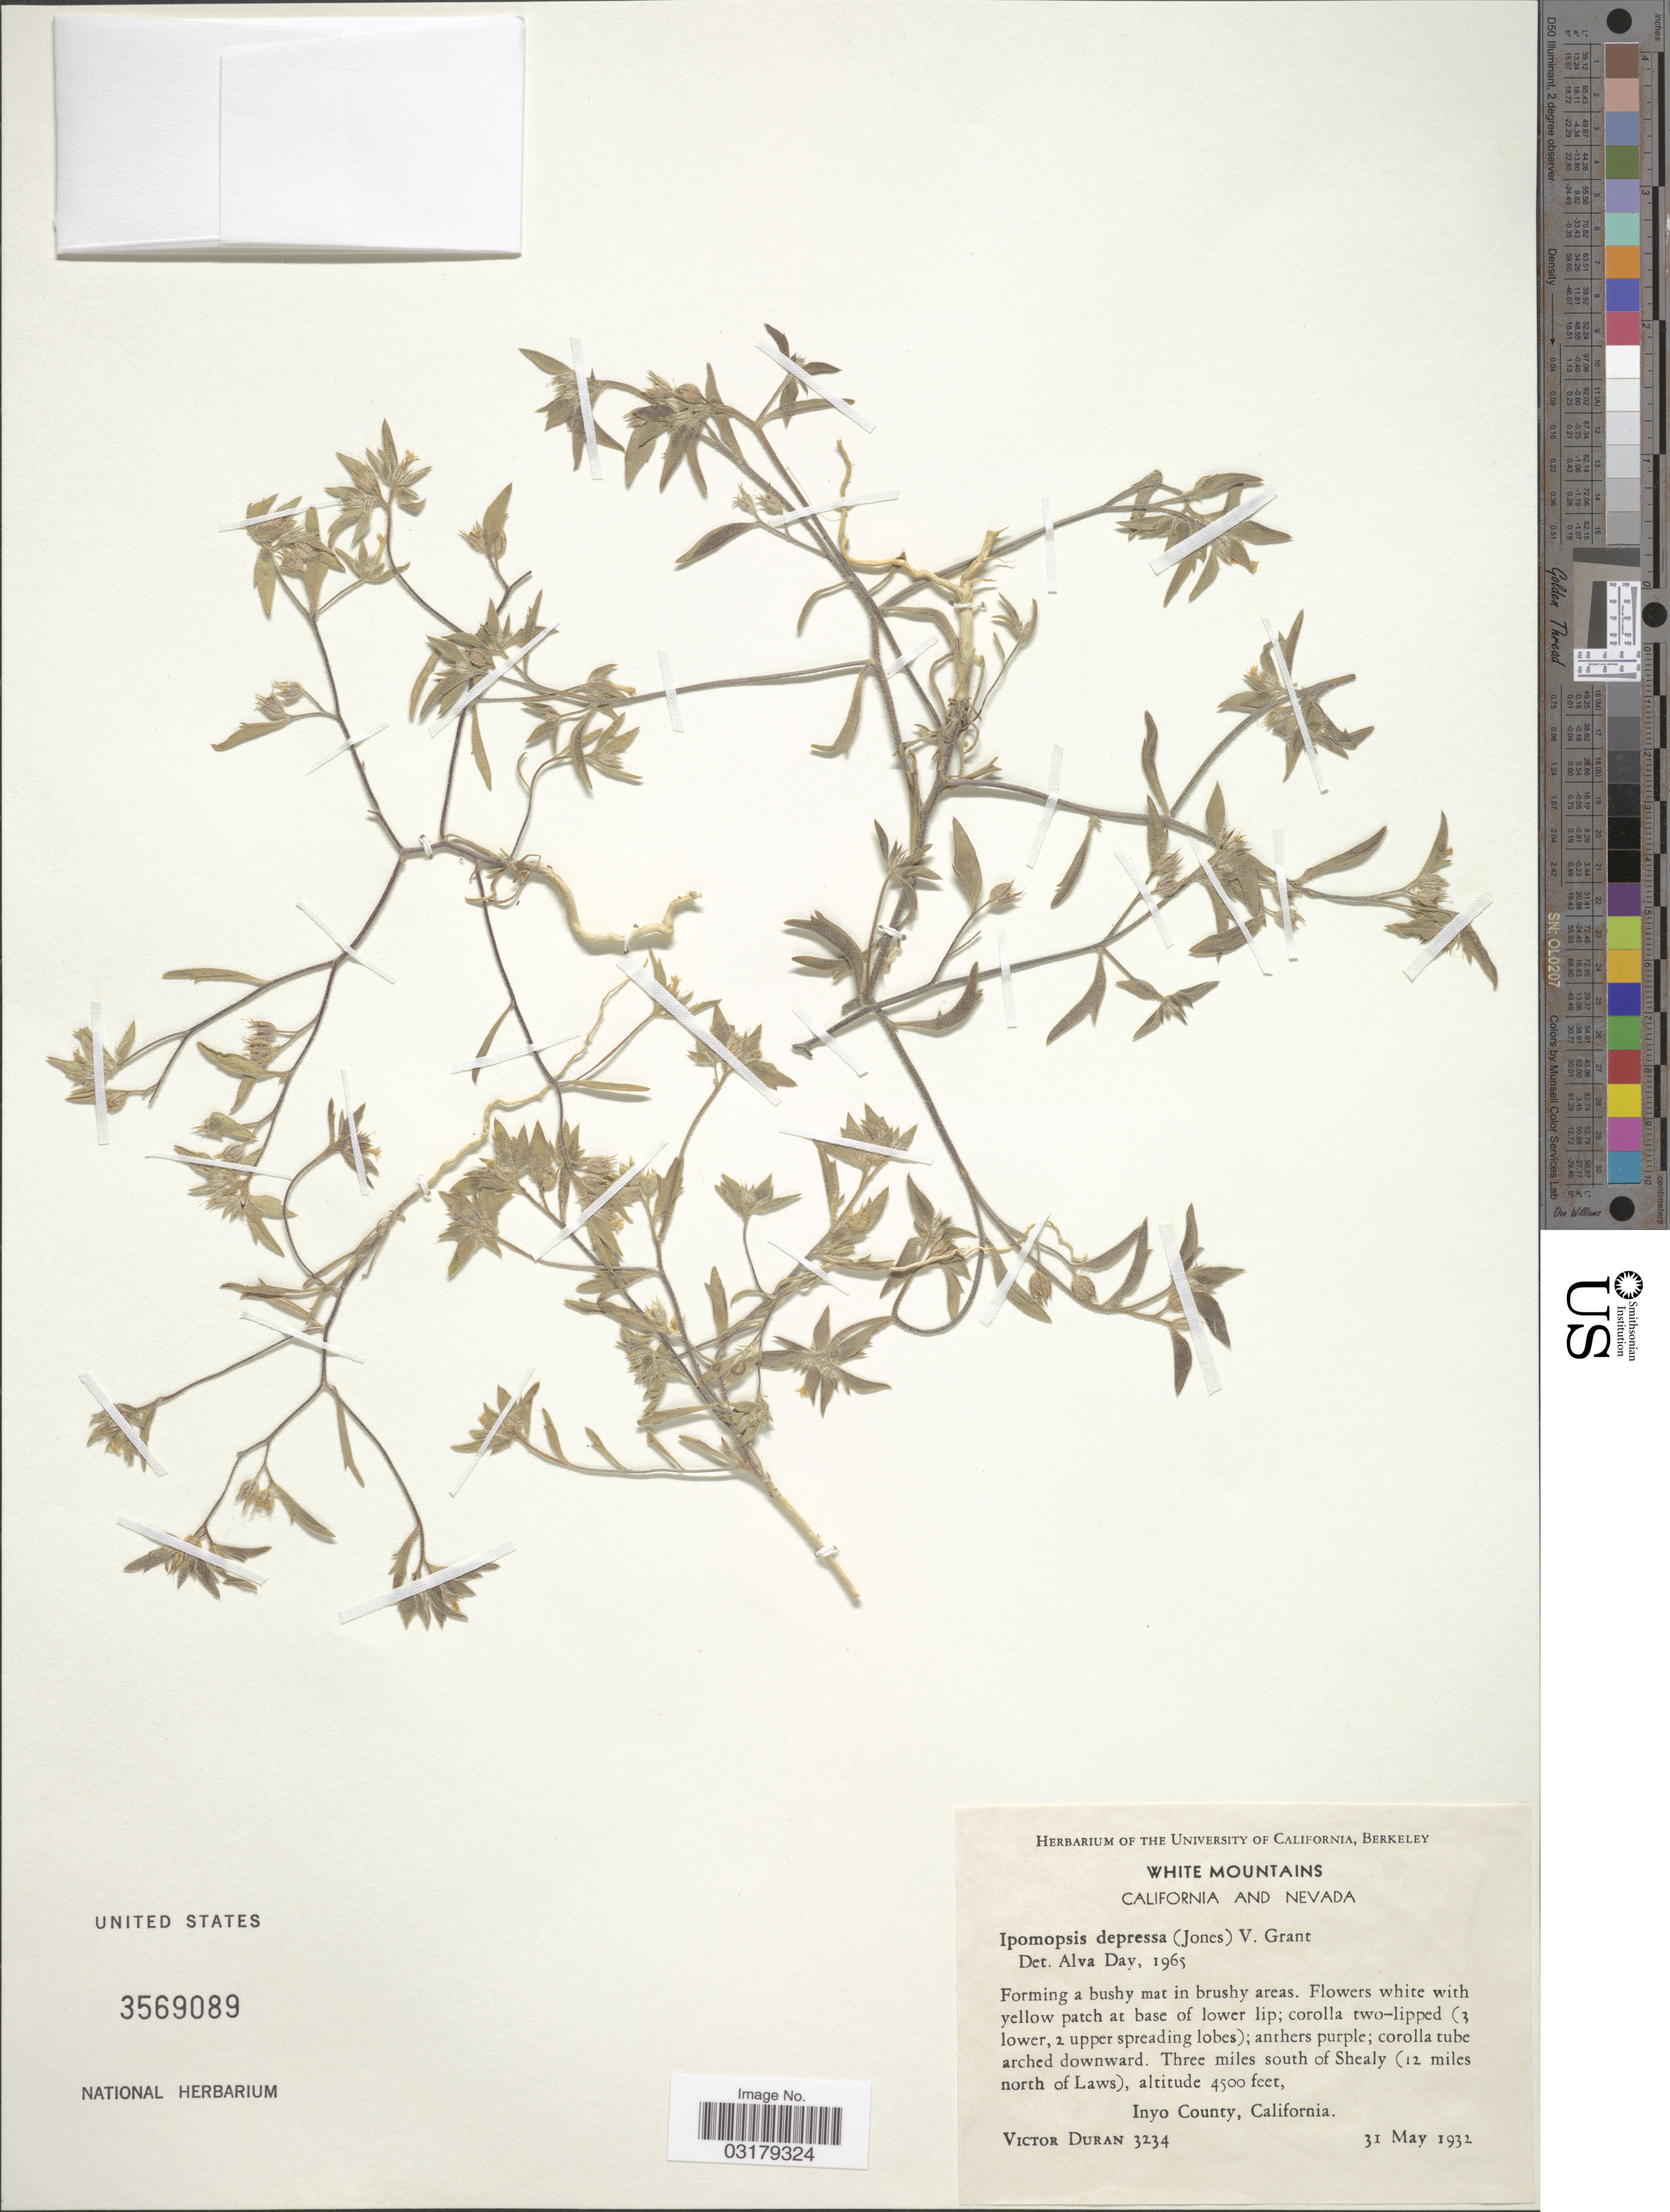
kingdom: Plantae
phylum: Tracheophyta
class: Magnoliopsida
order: Ericales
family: Polemoniaceae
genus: Ipomopsis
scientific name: Ipomopsis depressa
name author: (M.E. Jones ex A. Gray) V.E. Grant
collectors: V. Duran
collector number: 3234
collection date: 1932-05-31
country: United States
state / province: California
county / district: Inyo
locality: White Mountains. Three miles south of Shealy (12 miles north of Laws). Inyo County, California.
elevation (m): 1372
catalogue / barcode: US 3569089